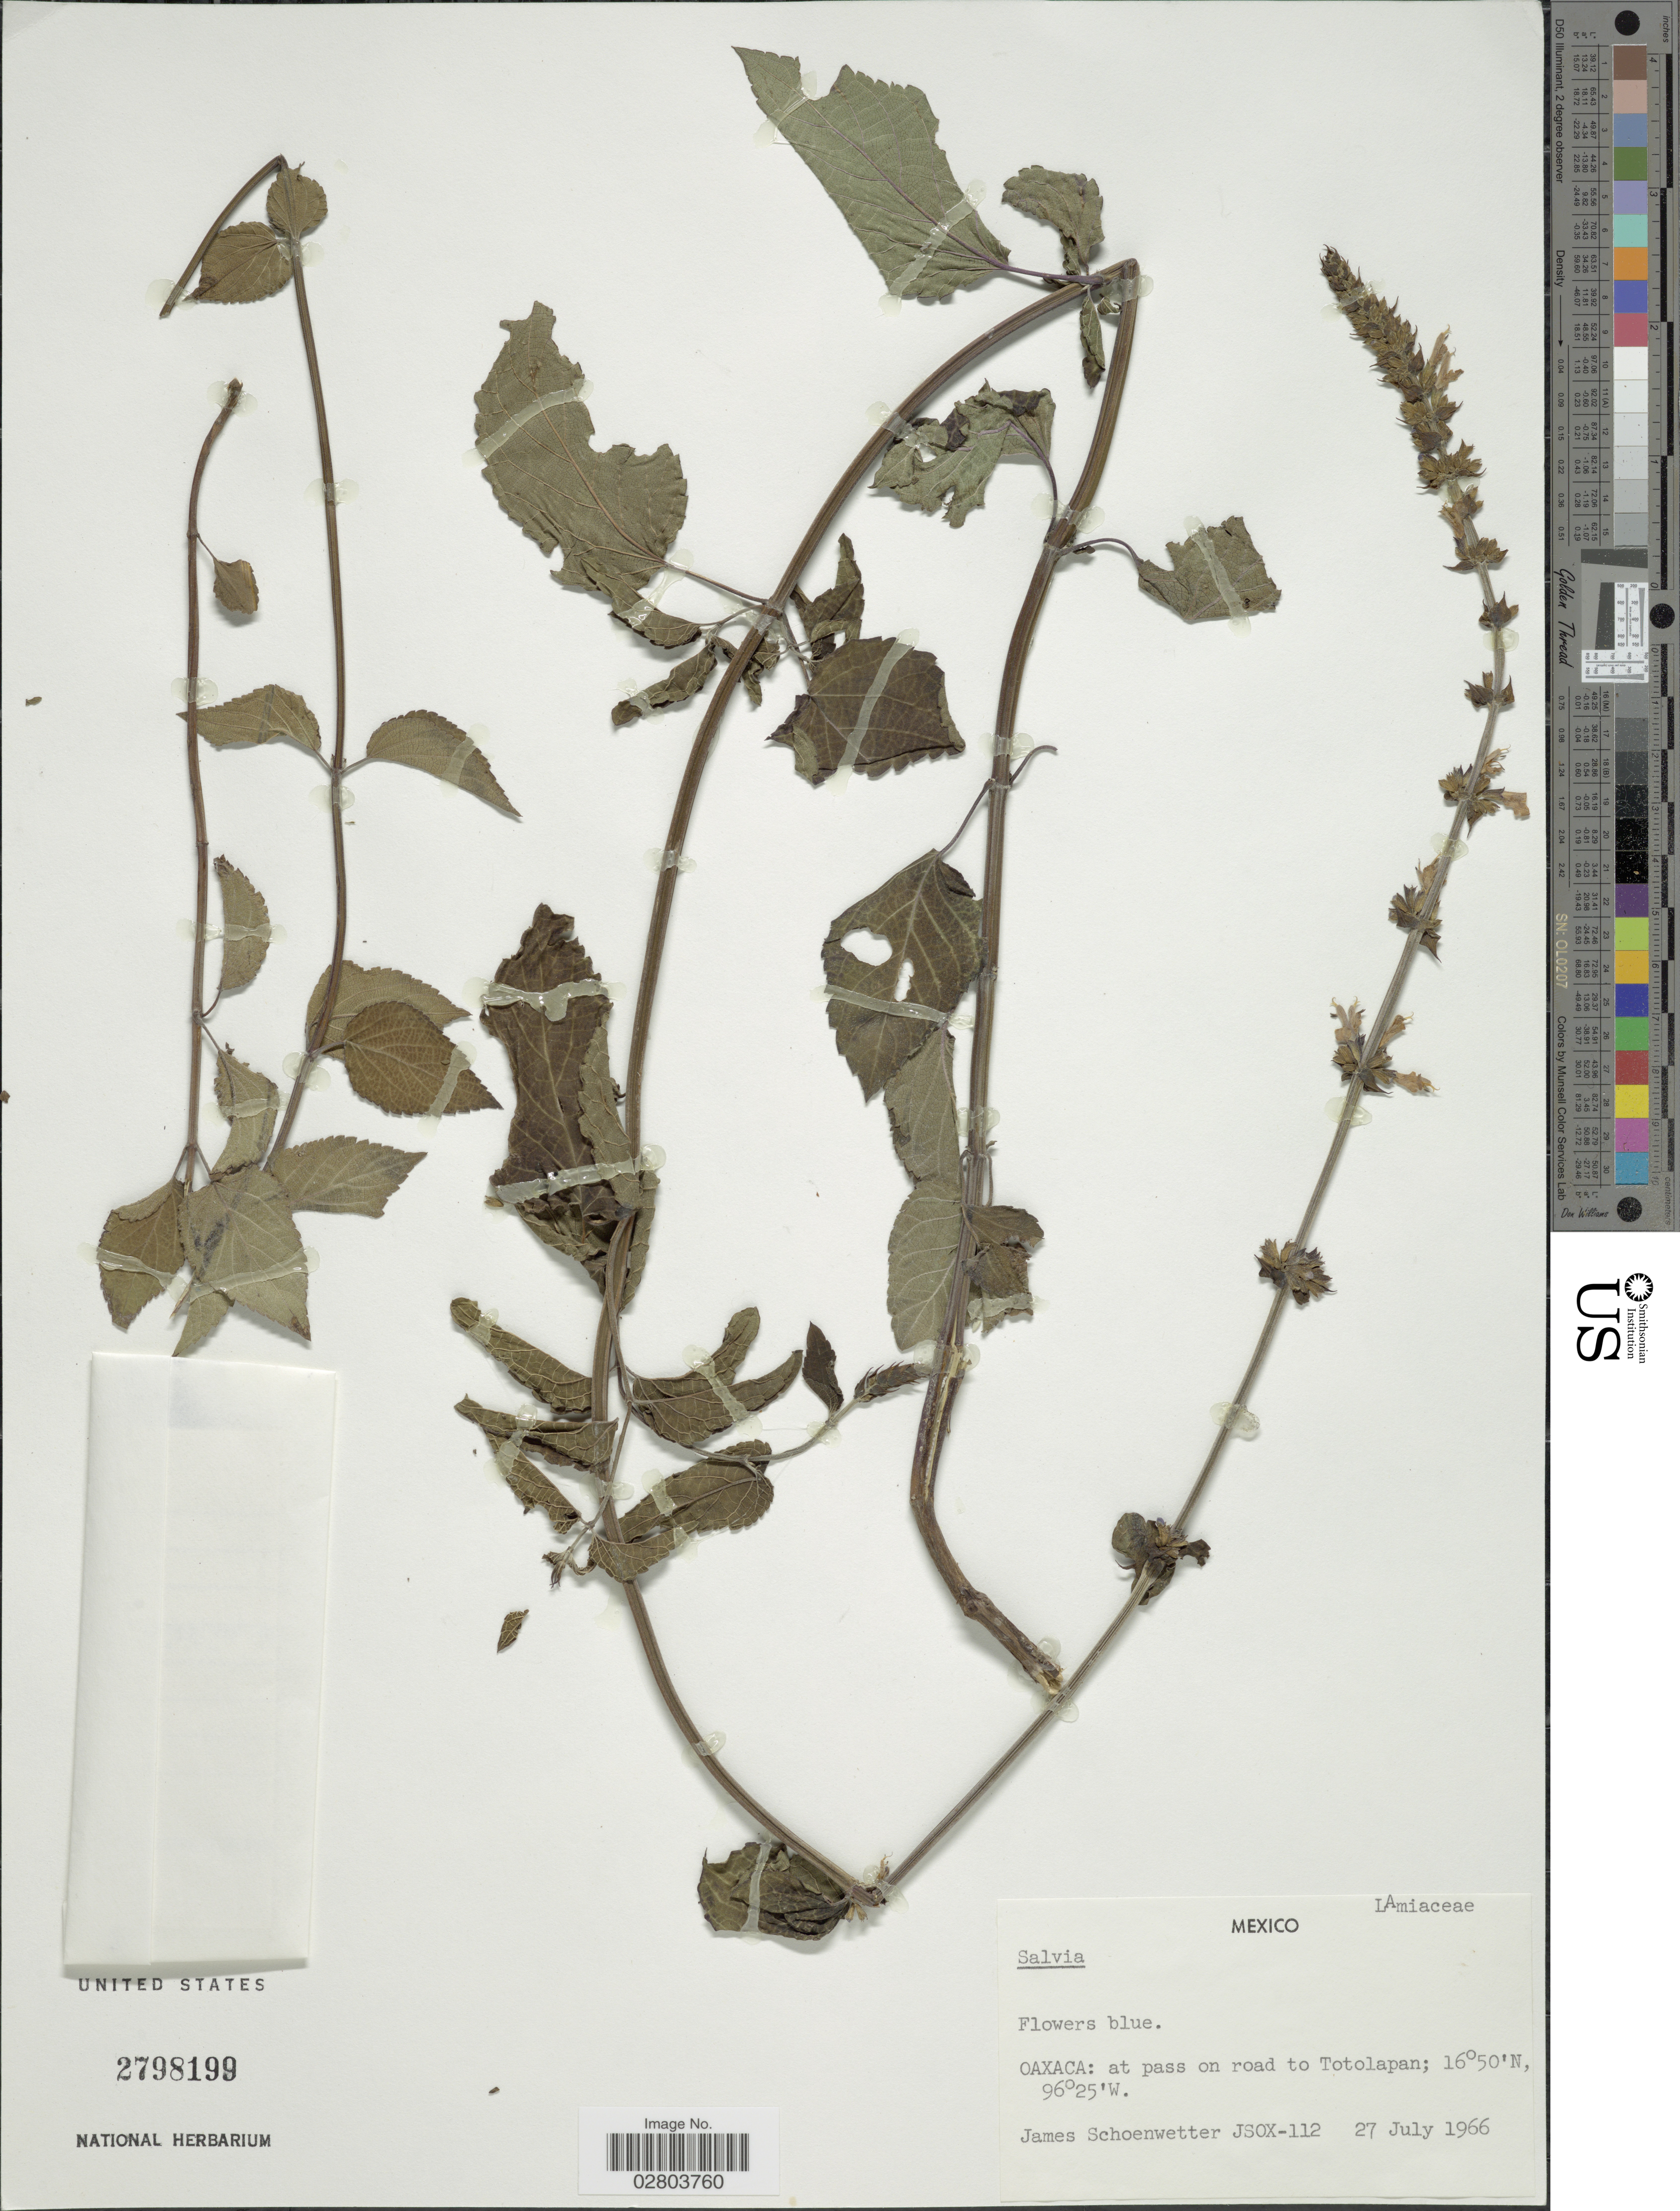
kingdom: Plantae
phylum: Tracheophyta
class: Magnoliopsida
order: Lamiales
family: Lamiaceae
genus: Salvia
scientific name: Salvia sp.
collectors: J. Schoenwetter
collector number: JSOX-112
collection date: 1966-07-27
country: Mexico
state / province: Oaxaca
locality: Oaxaca: at pass on road to Totolapan.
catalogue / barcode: US 2798199